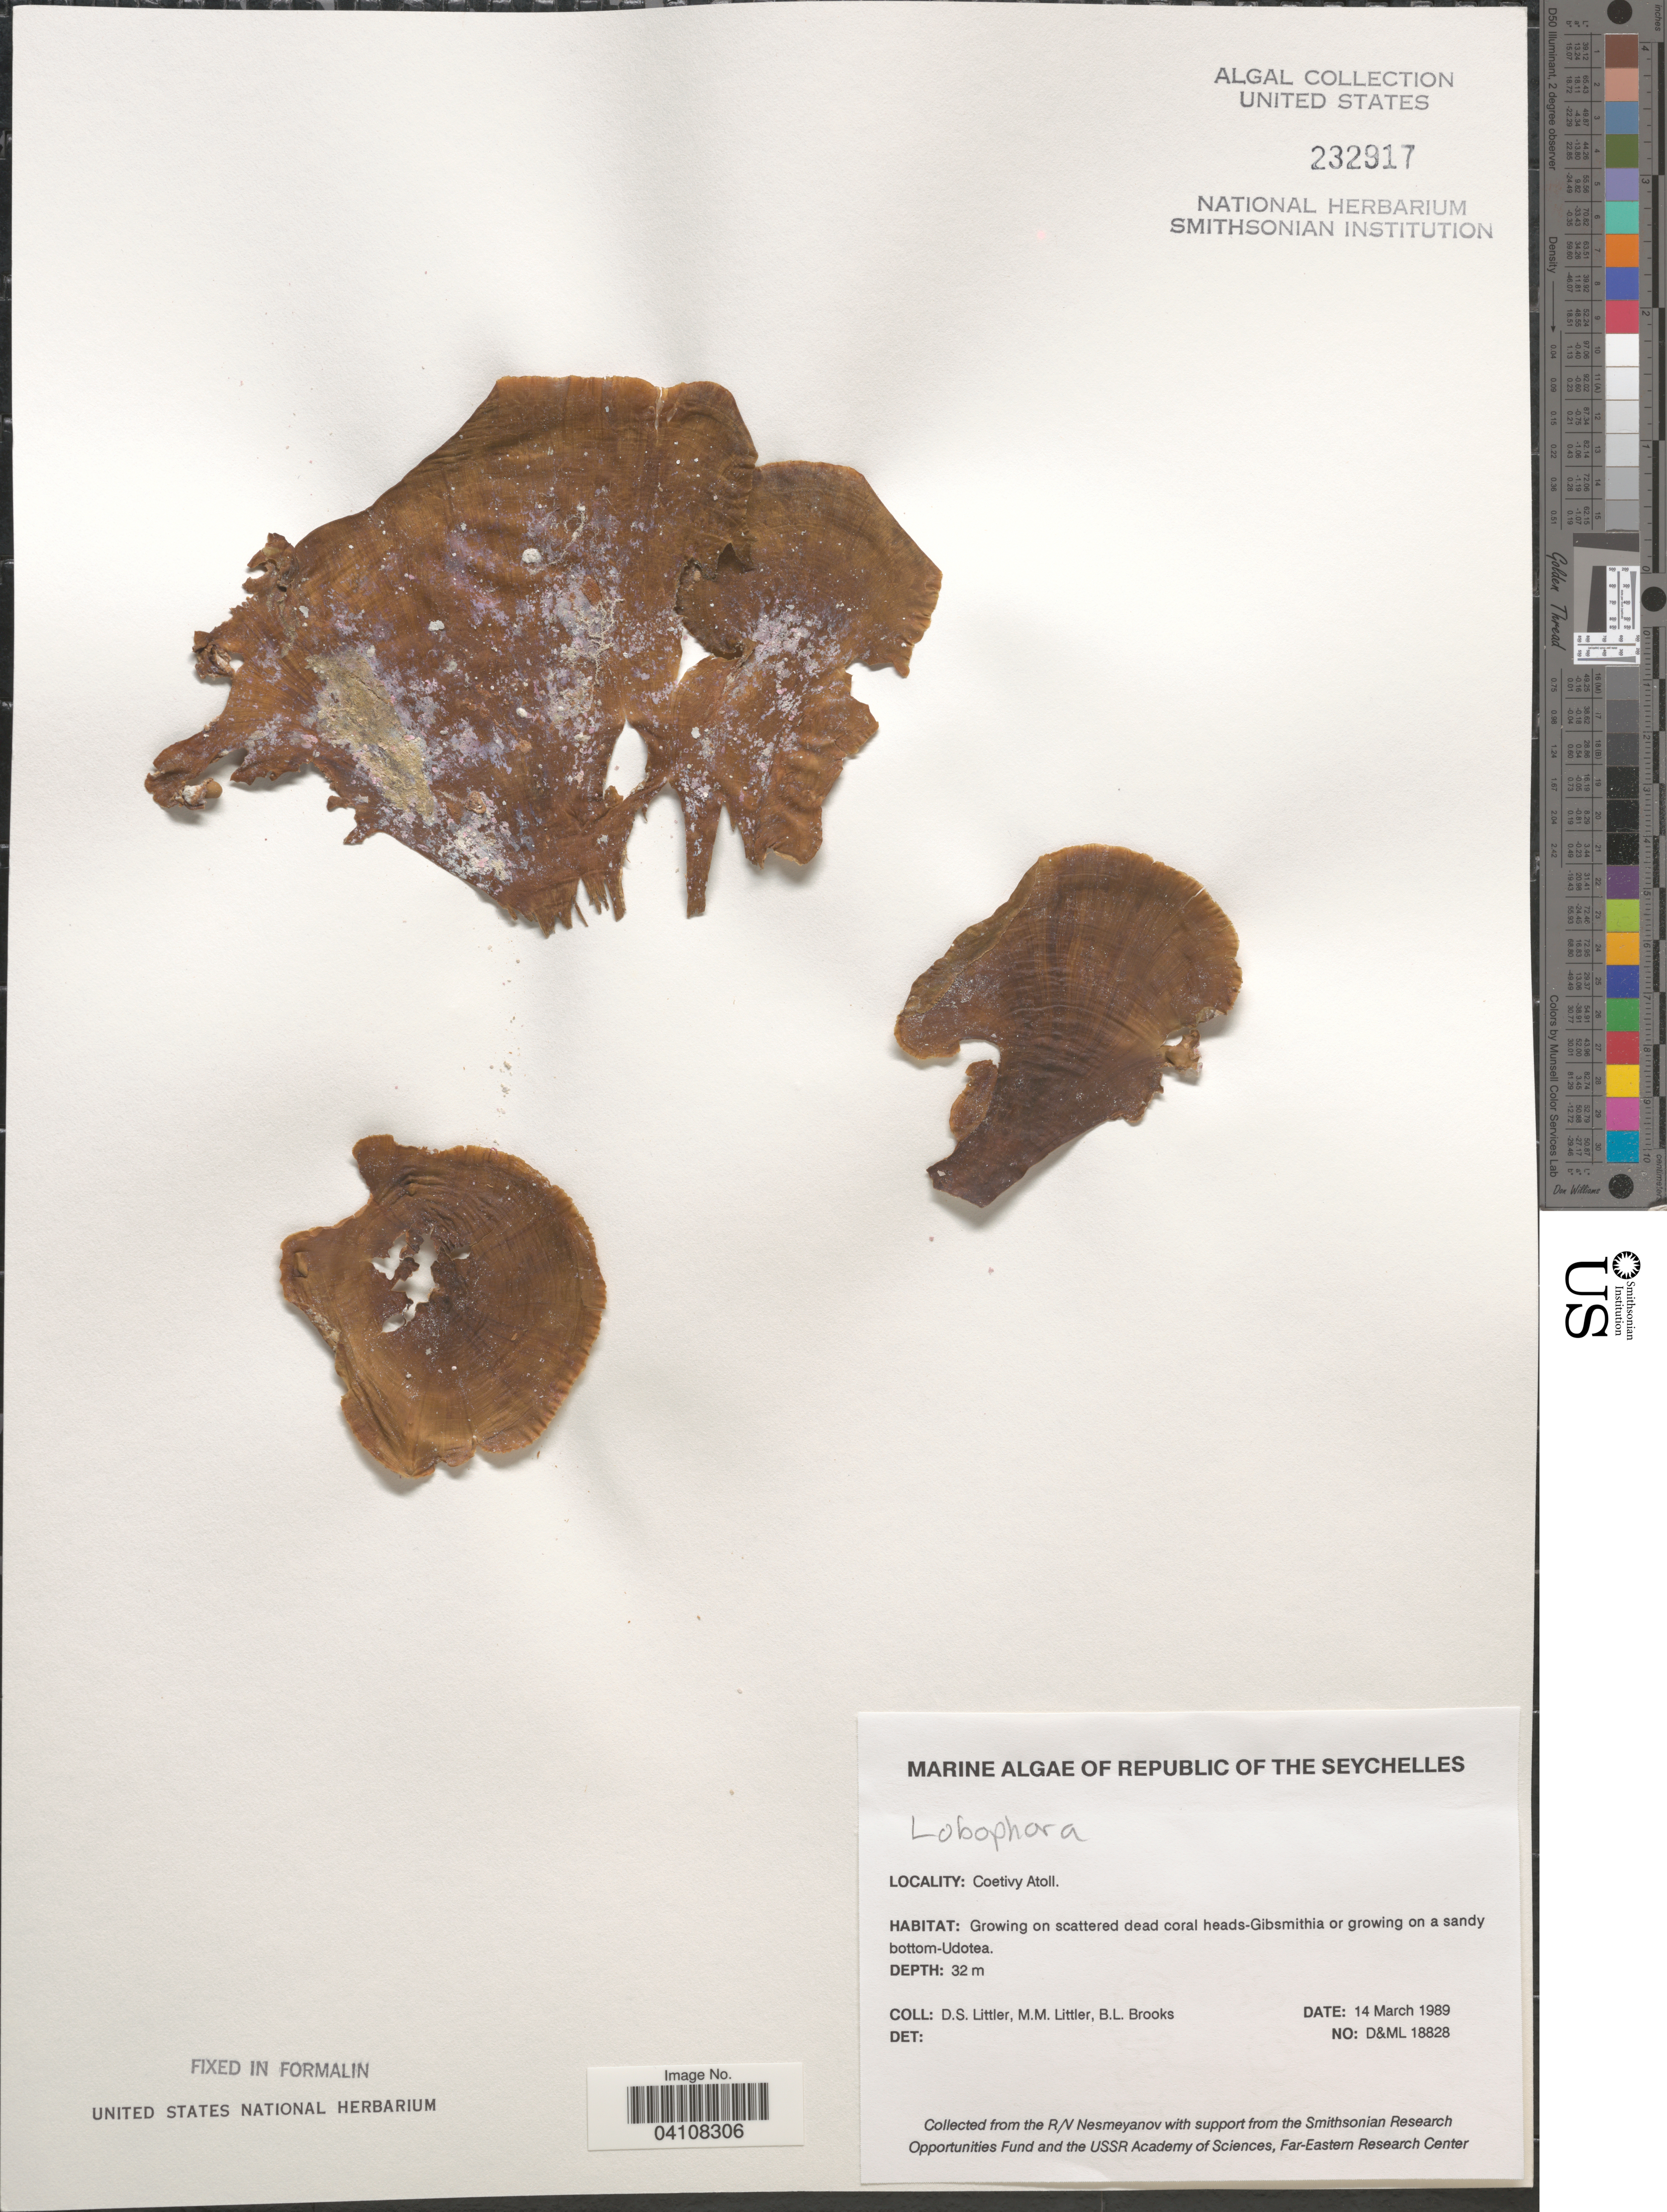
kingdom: Chromista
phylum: Ochrophyta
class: Phaeophyceae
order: Dictyotales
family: Dictyotaceae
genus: Lobophora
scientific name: Lobophora sp.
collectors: D. S. Littler & B. Brooks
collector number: D&ML18828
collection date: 1989-03-14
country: Seychelles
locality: Republic of The Seychelles. Coetivy Atoll.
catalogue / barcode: US 232917